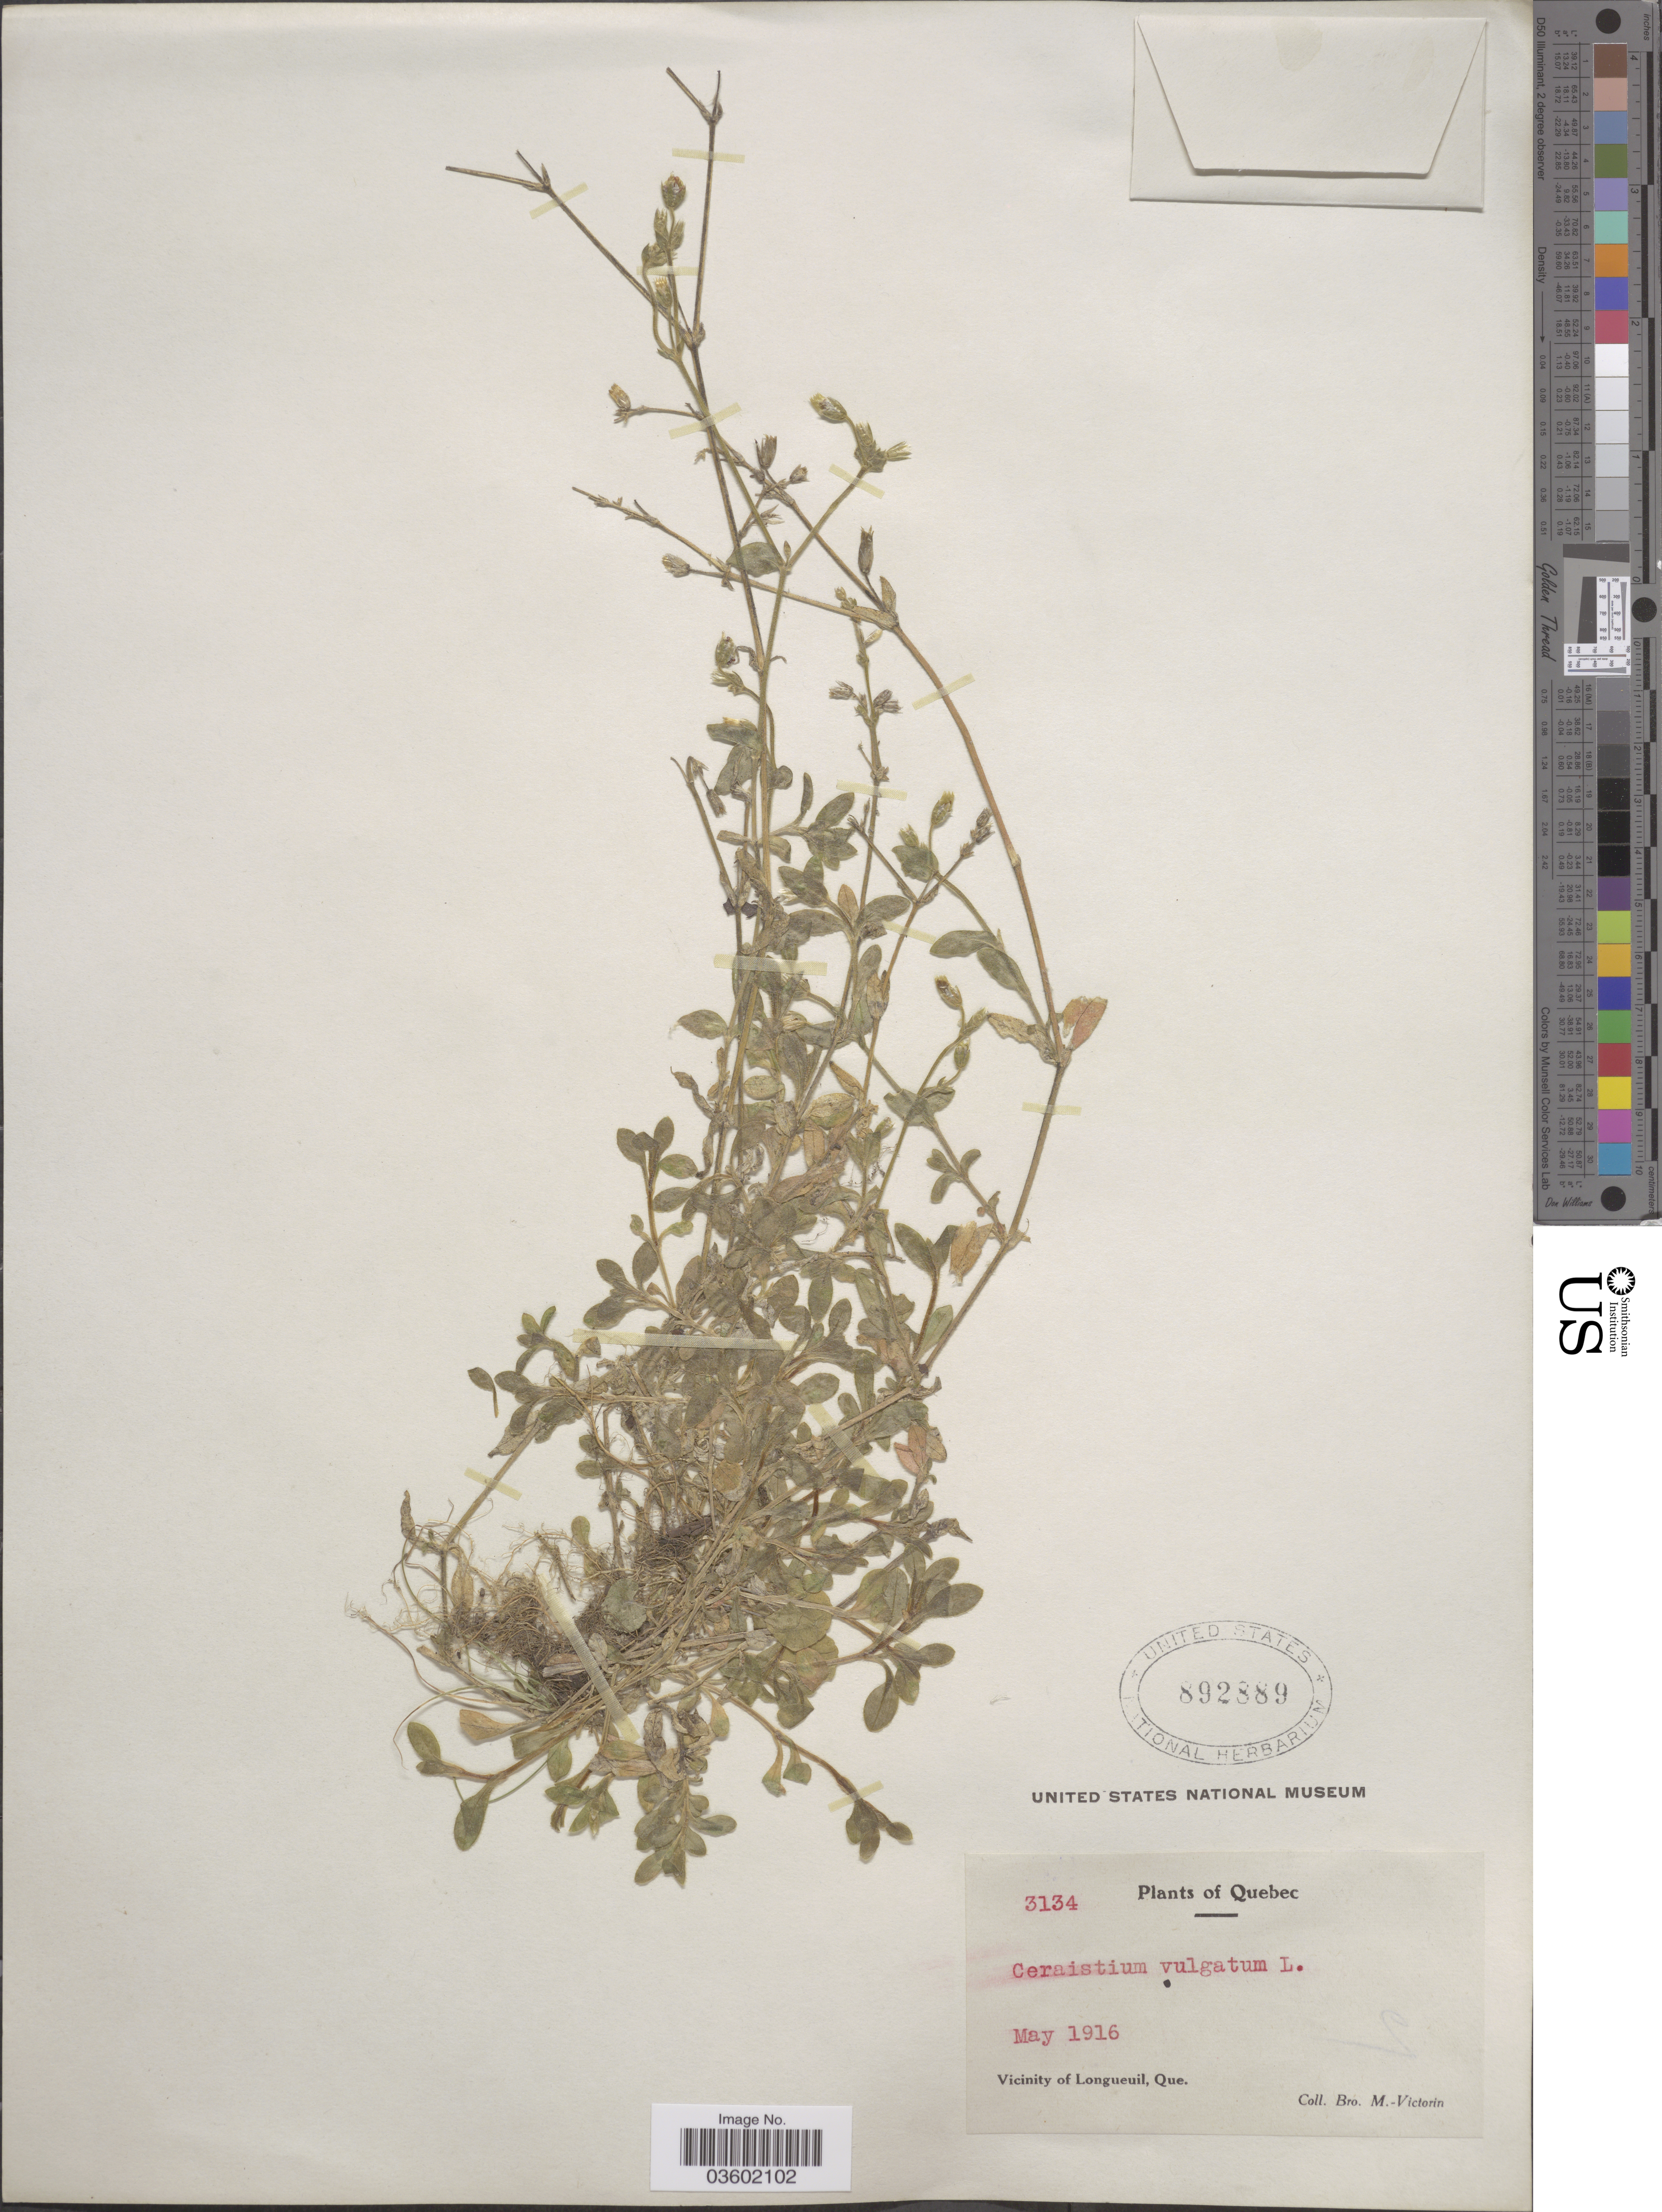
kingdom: Plantae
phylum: Tracheophyta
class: Magnoliopsida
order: Caryophyllales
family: Caryophyllaceae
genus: Cerastium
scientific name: Cerastium vulgatum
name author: L.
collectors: Fr. Marie-Victorin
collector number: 3134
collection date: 1916-05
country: Canada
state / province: Quebec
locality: Vicinity of Longueuil.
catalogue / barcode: US 892889